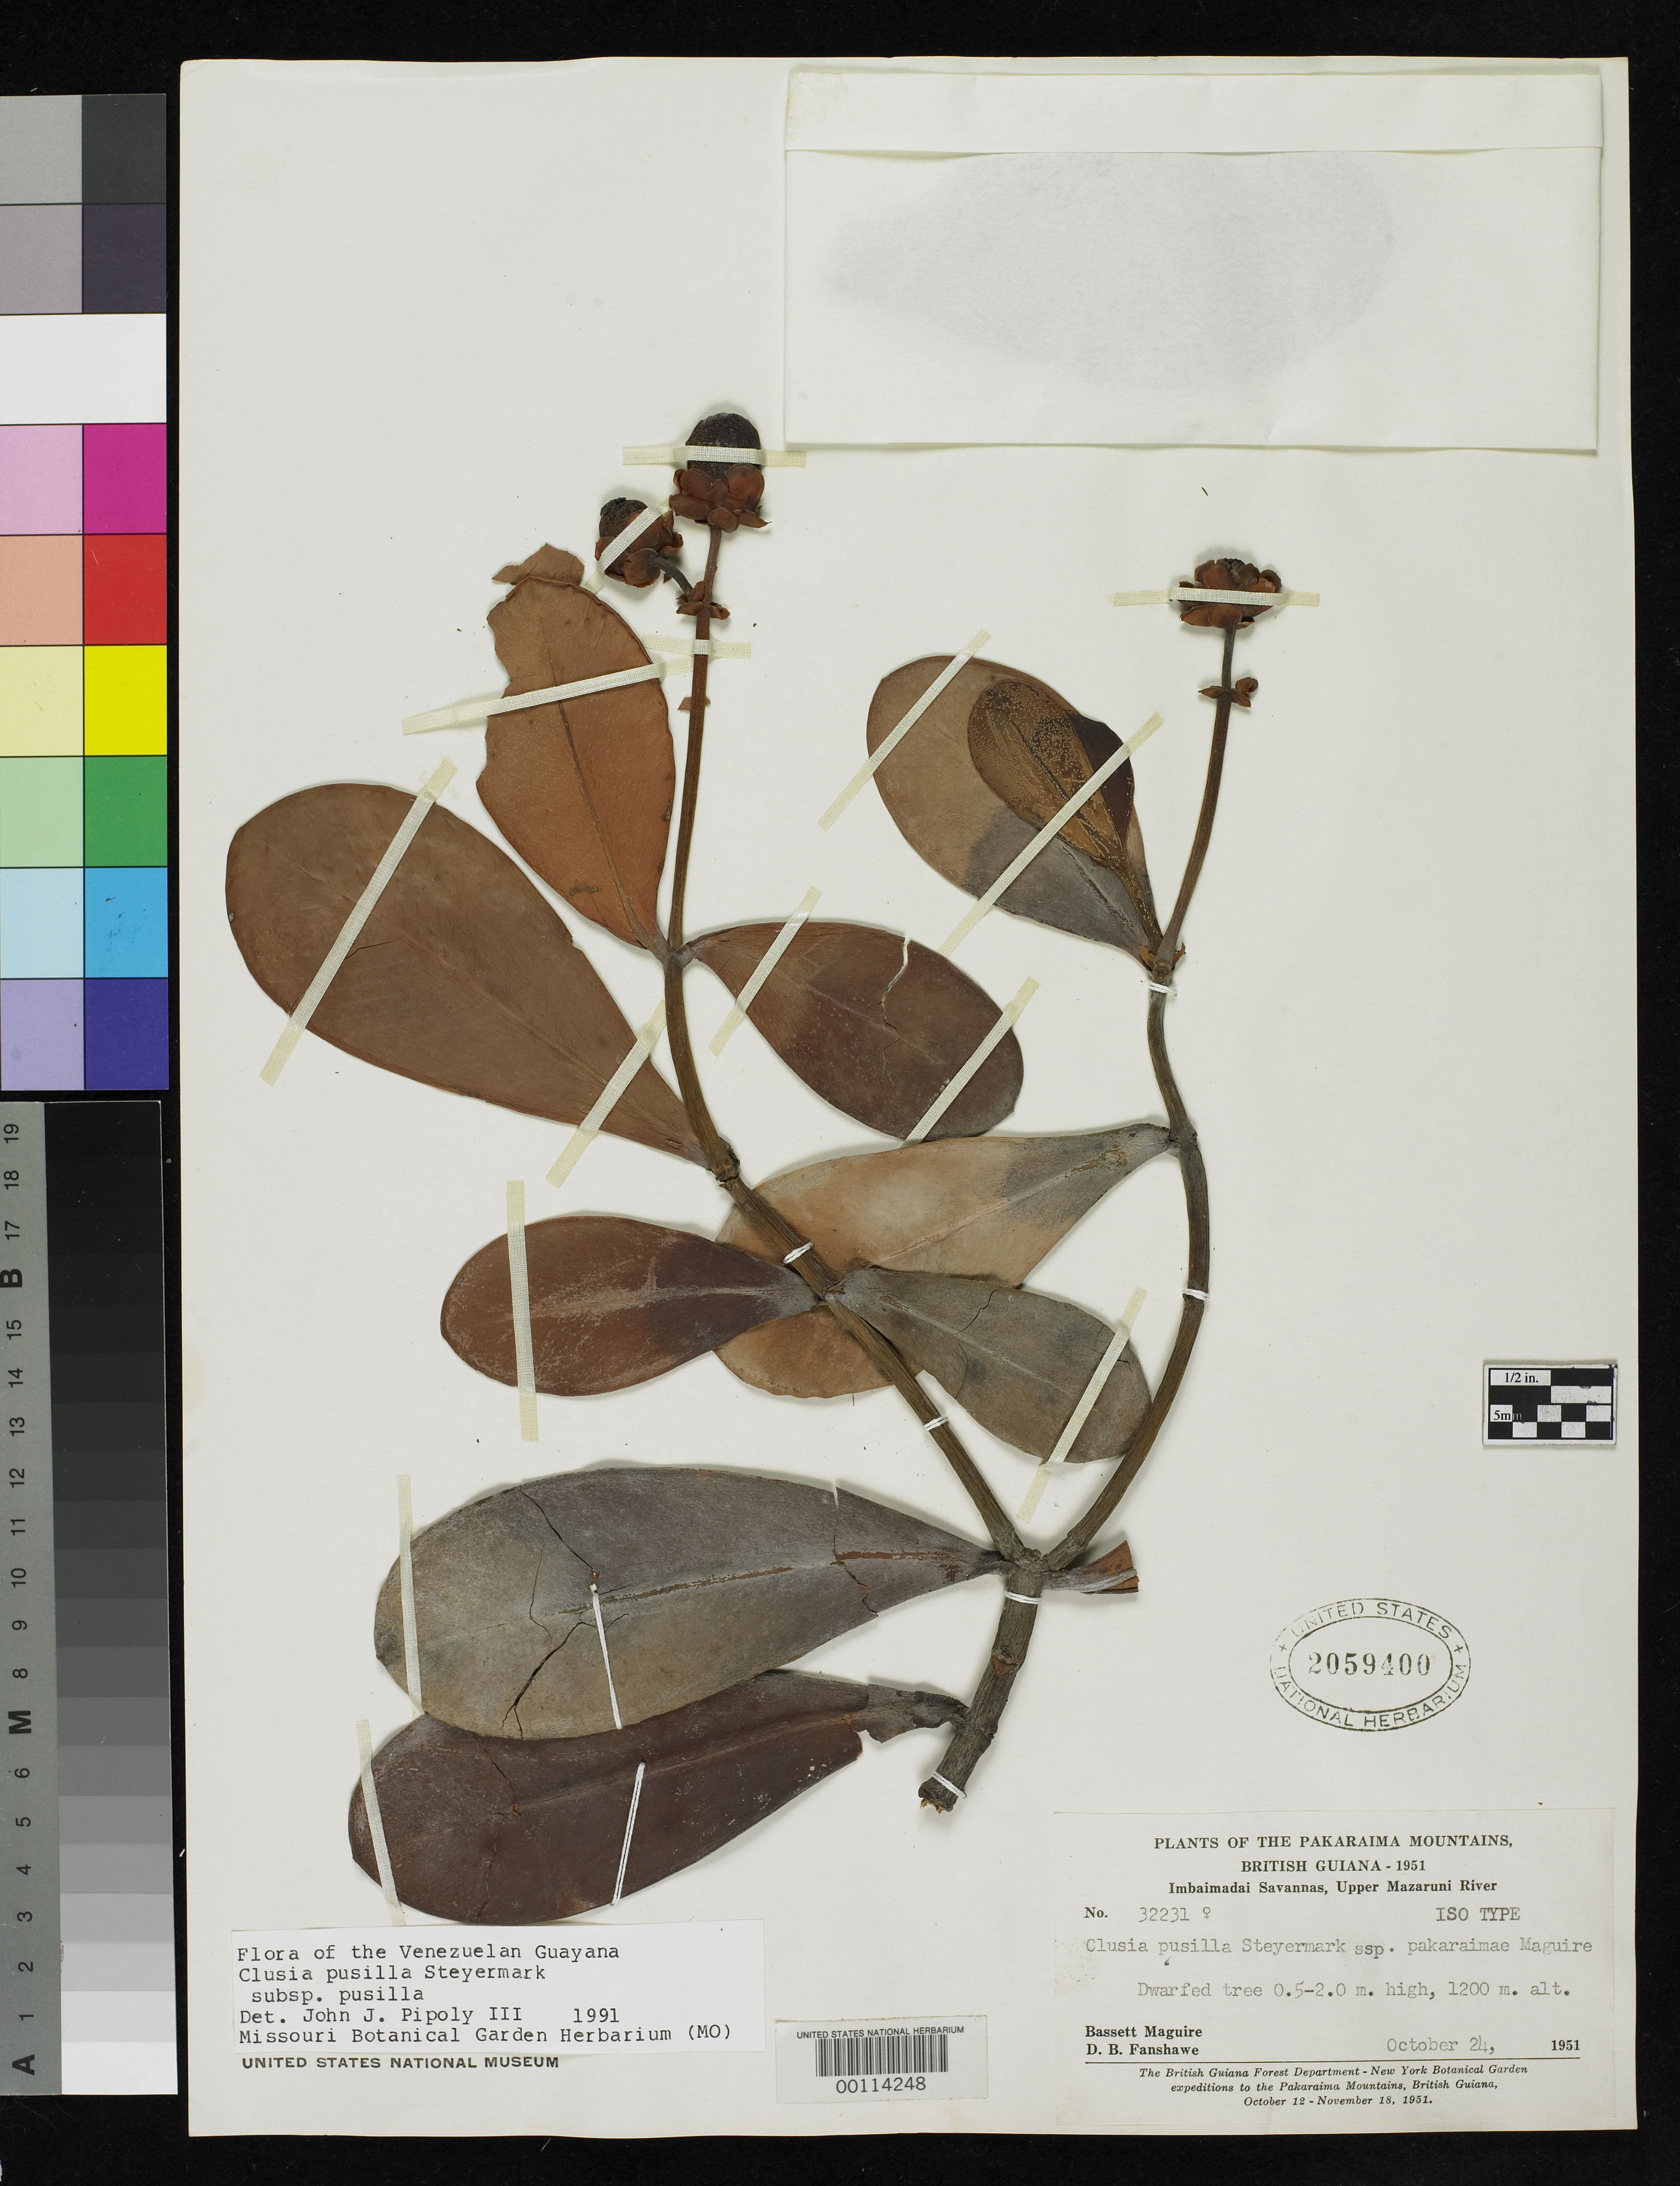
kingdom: Plantae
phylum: Tracheophyta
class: Magnoliopsida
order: Malpighiales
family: Clusiaceae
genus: Clusia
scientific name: Clusia pusilla subsp. pakaraimae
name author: Maguire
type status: Isotype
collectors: B. Maguire & D. B. Fanshawe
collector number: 32231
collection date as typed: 24 Oct 1951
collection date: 1951-10-24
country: Guyana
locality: Imbaimadai savanna, upper Mazaruni River.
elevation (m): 1200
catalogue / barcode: US 2059400